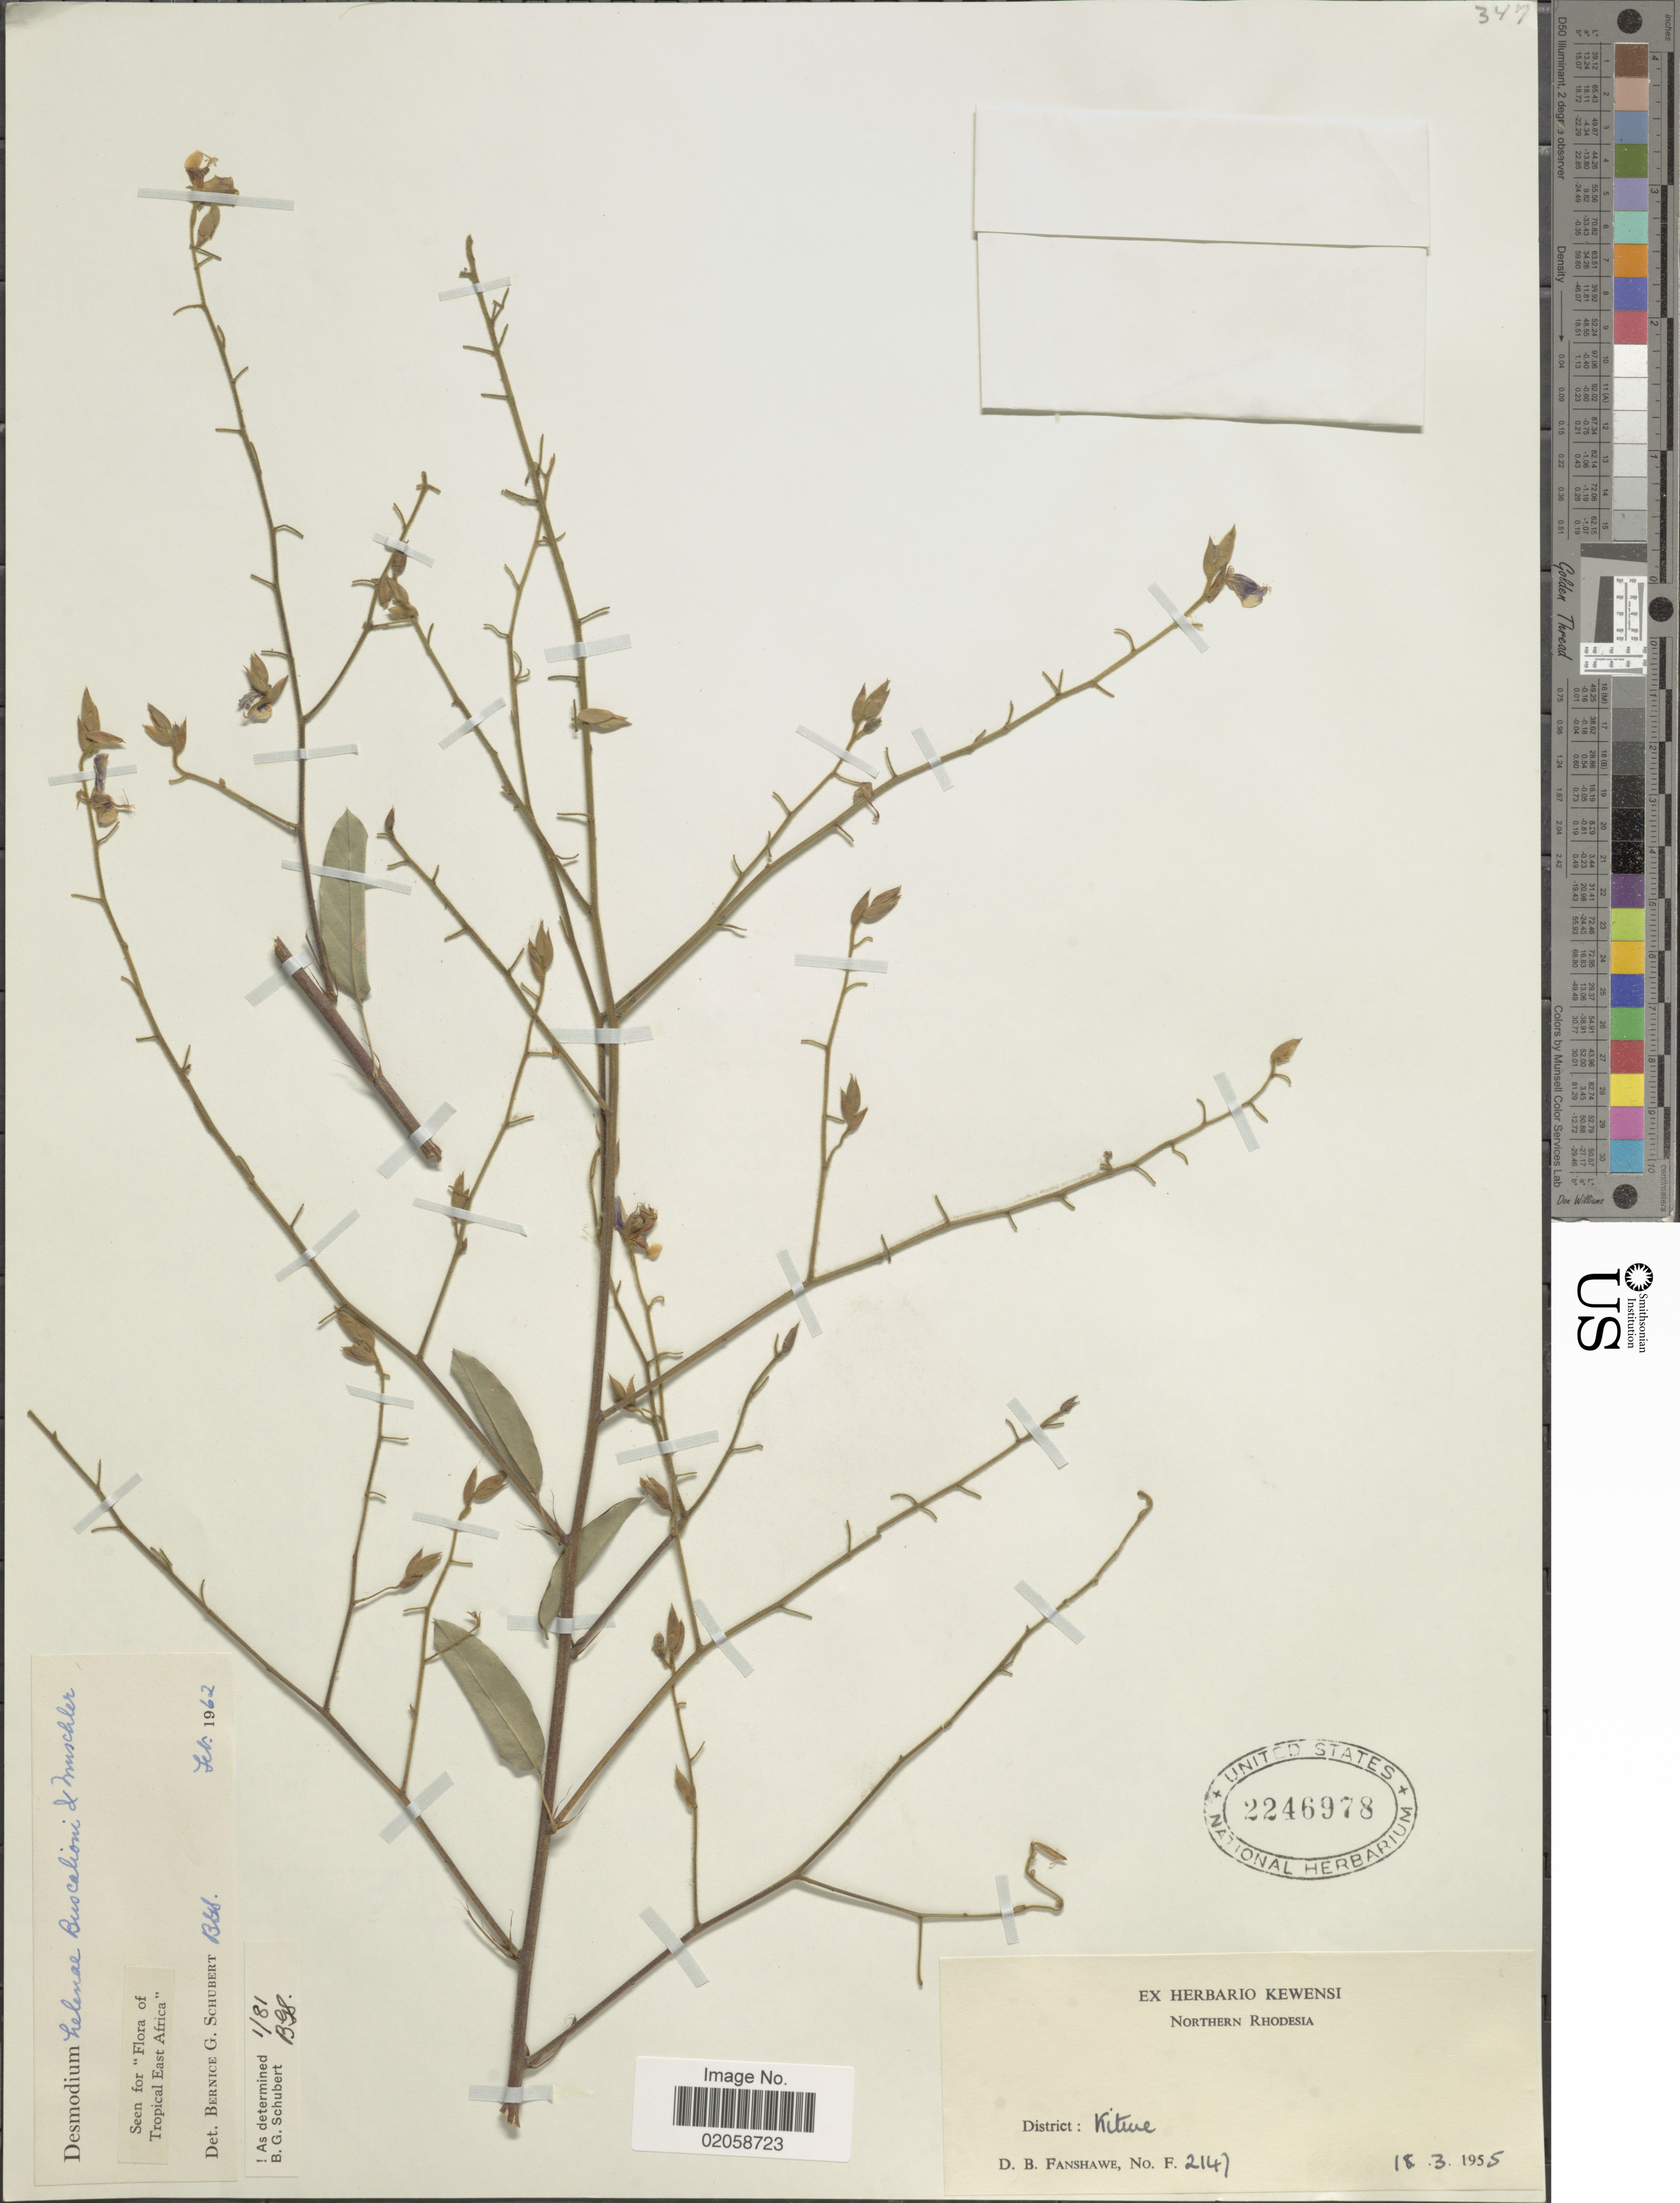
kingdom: Plantae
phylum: Tracheophyta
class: Magnoliopsida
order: Fabales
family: Fabaceae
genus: Grona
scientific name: Grona helenae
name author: (Buscal. & Muschl.) H. Ohashi & K. Ohashi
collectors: D. B. Fanshawe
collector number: F2147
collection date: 1955-03-18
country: Zambia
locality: Northern Rhodesia. District: Kitwe.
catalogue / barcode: US 2246978